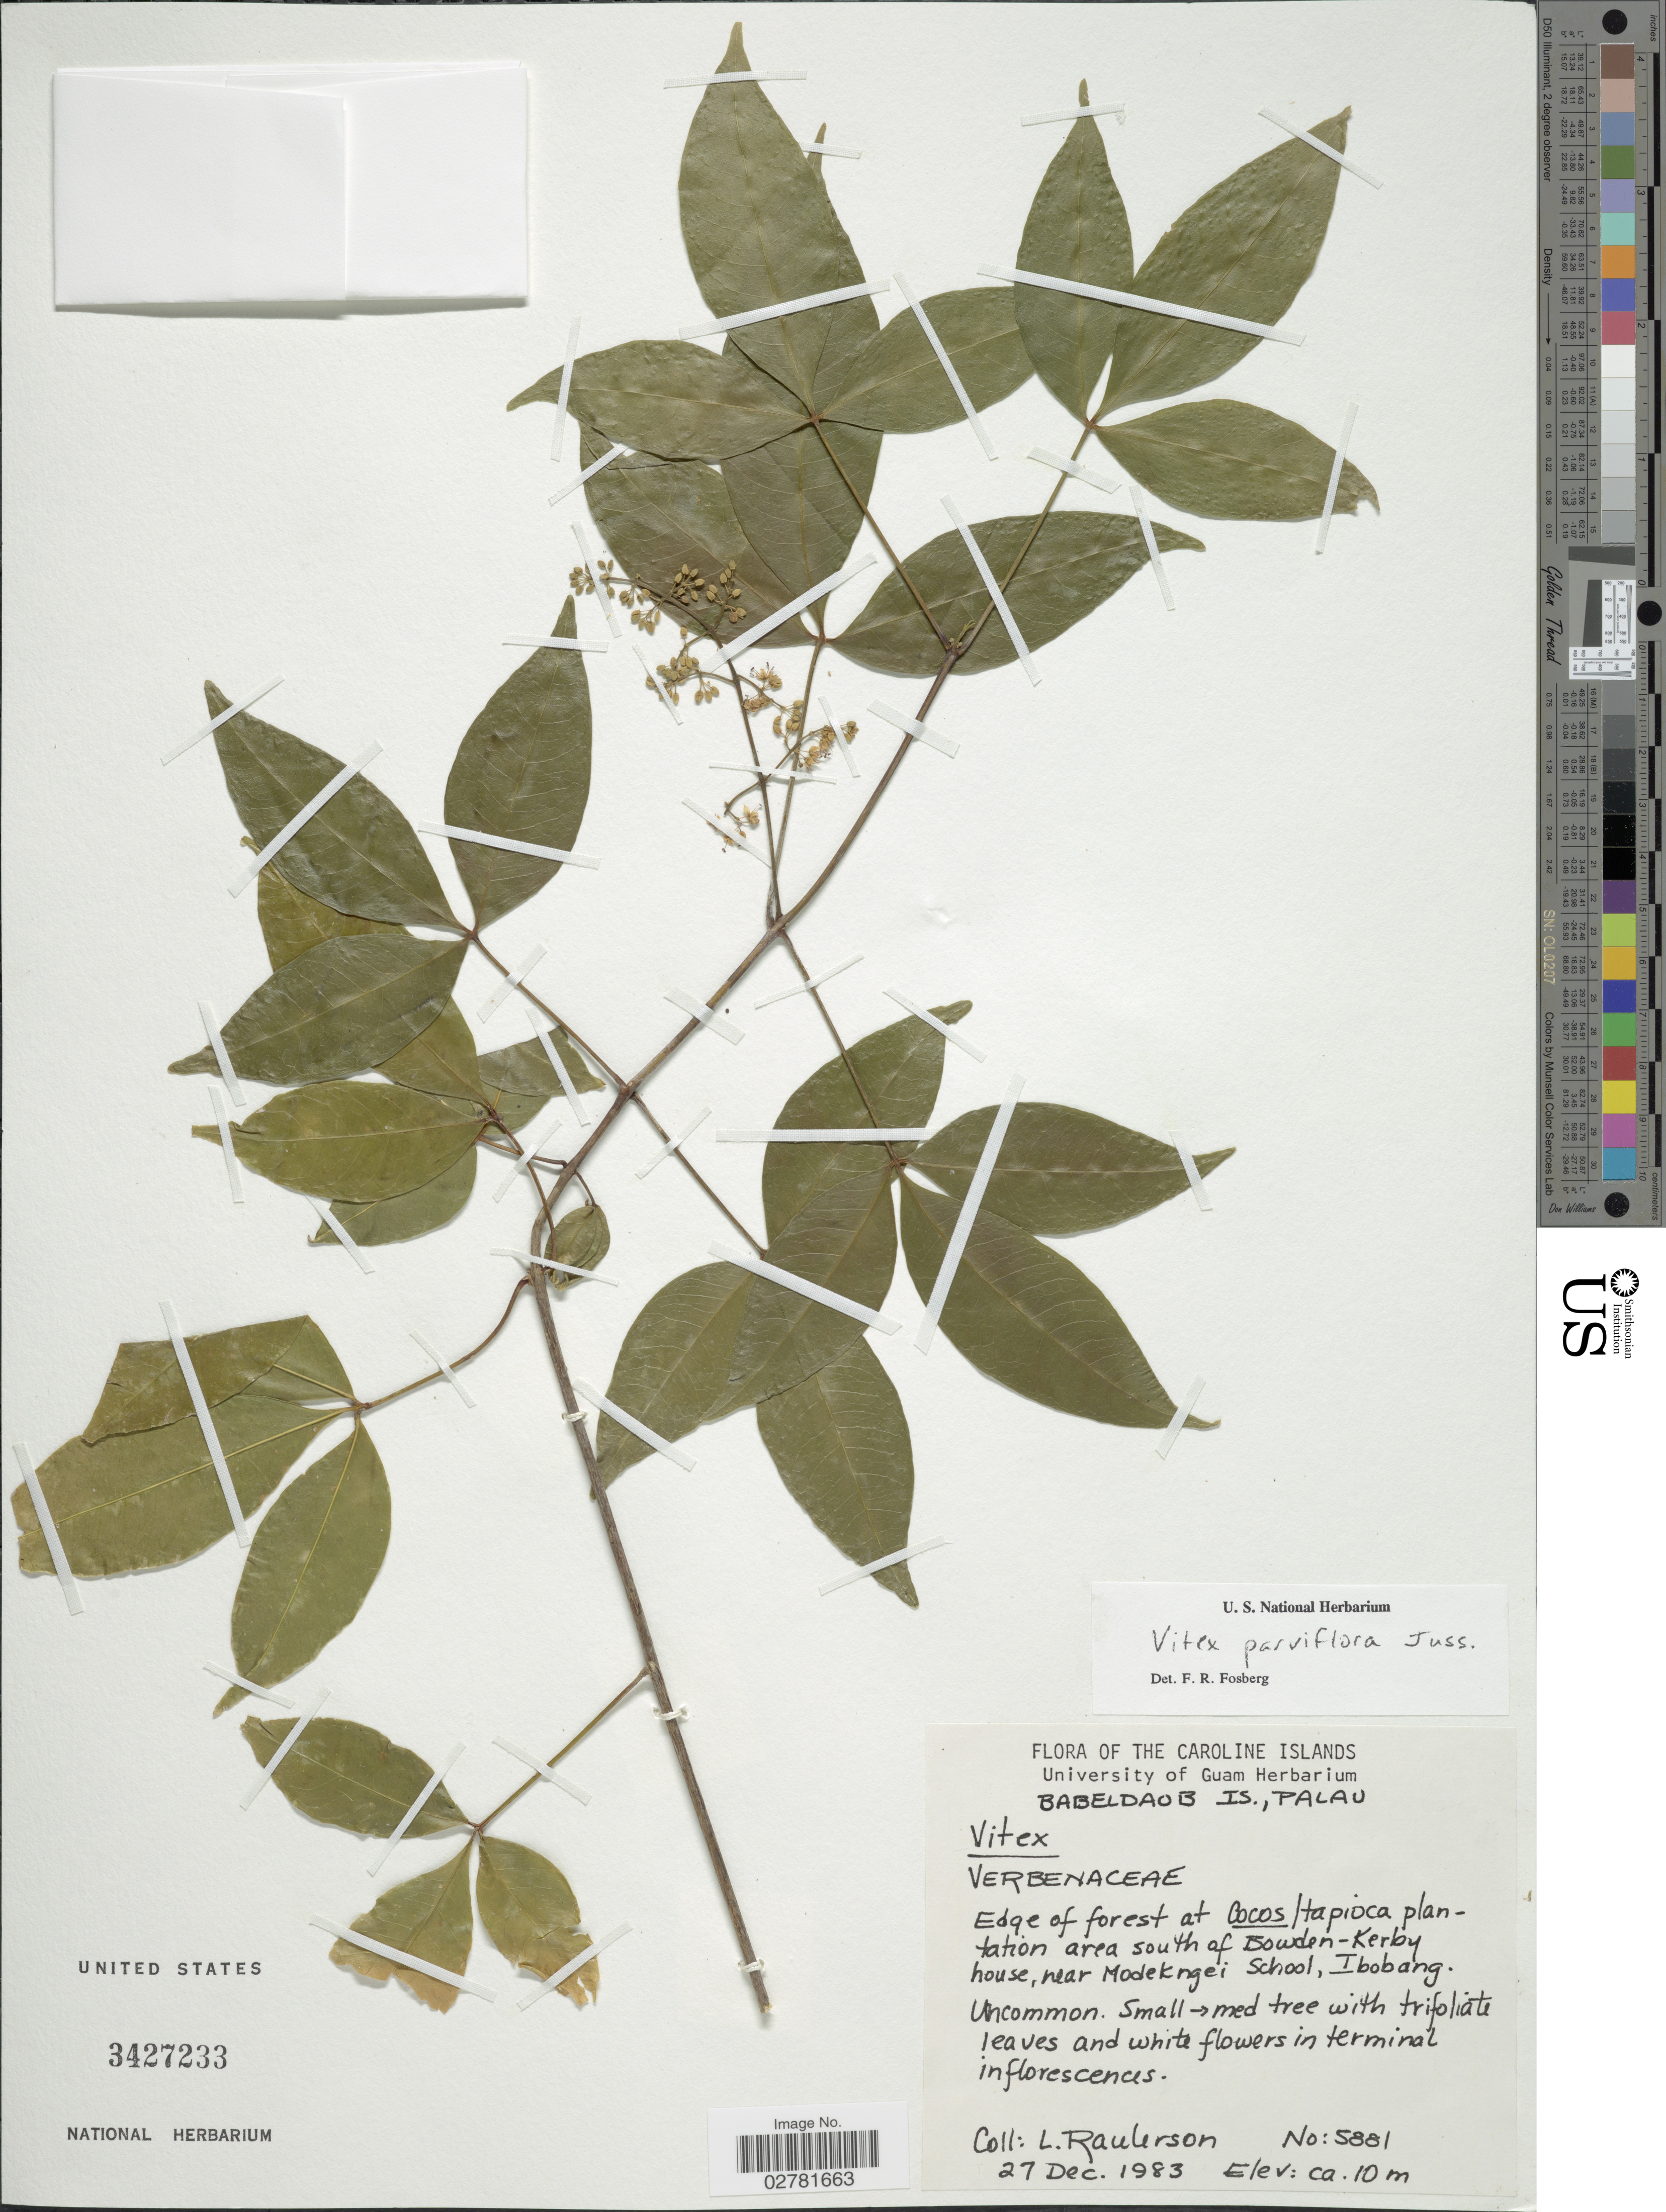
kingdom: Plantae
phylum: Tracheophyta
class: Magnoliopsida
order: Lamiales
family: Lamiaceae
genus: Vitex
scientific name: Vitex parviflora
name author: Juss.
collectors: L. Raulerson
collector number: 5881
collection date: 1983-12-27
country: Palau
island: Babeldaob [Babelthuap]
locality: The Caroline Islands. Babeldaob Is., Palau. Edge of forest at Cocos/tapioca plantation area south of Bowden-Kerby house, near Modekngei School, Ibobang.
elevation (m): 10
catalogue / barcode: US 3427233